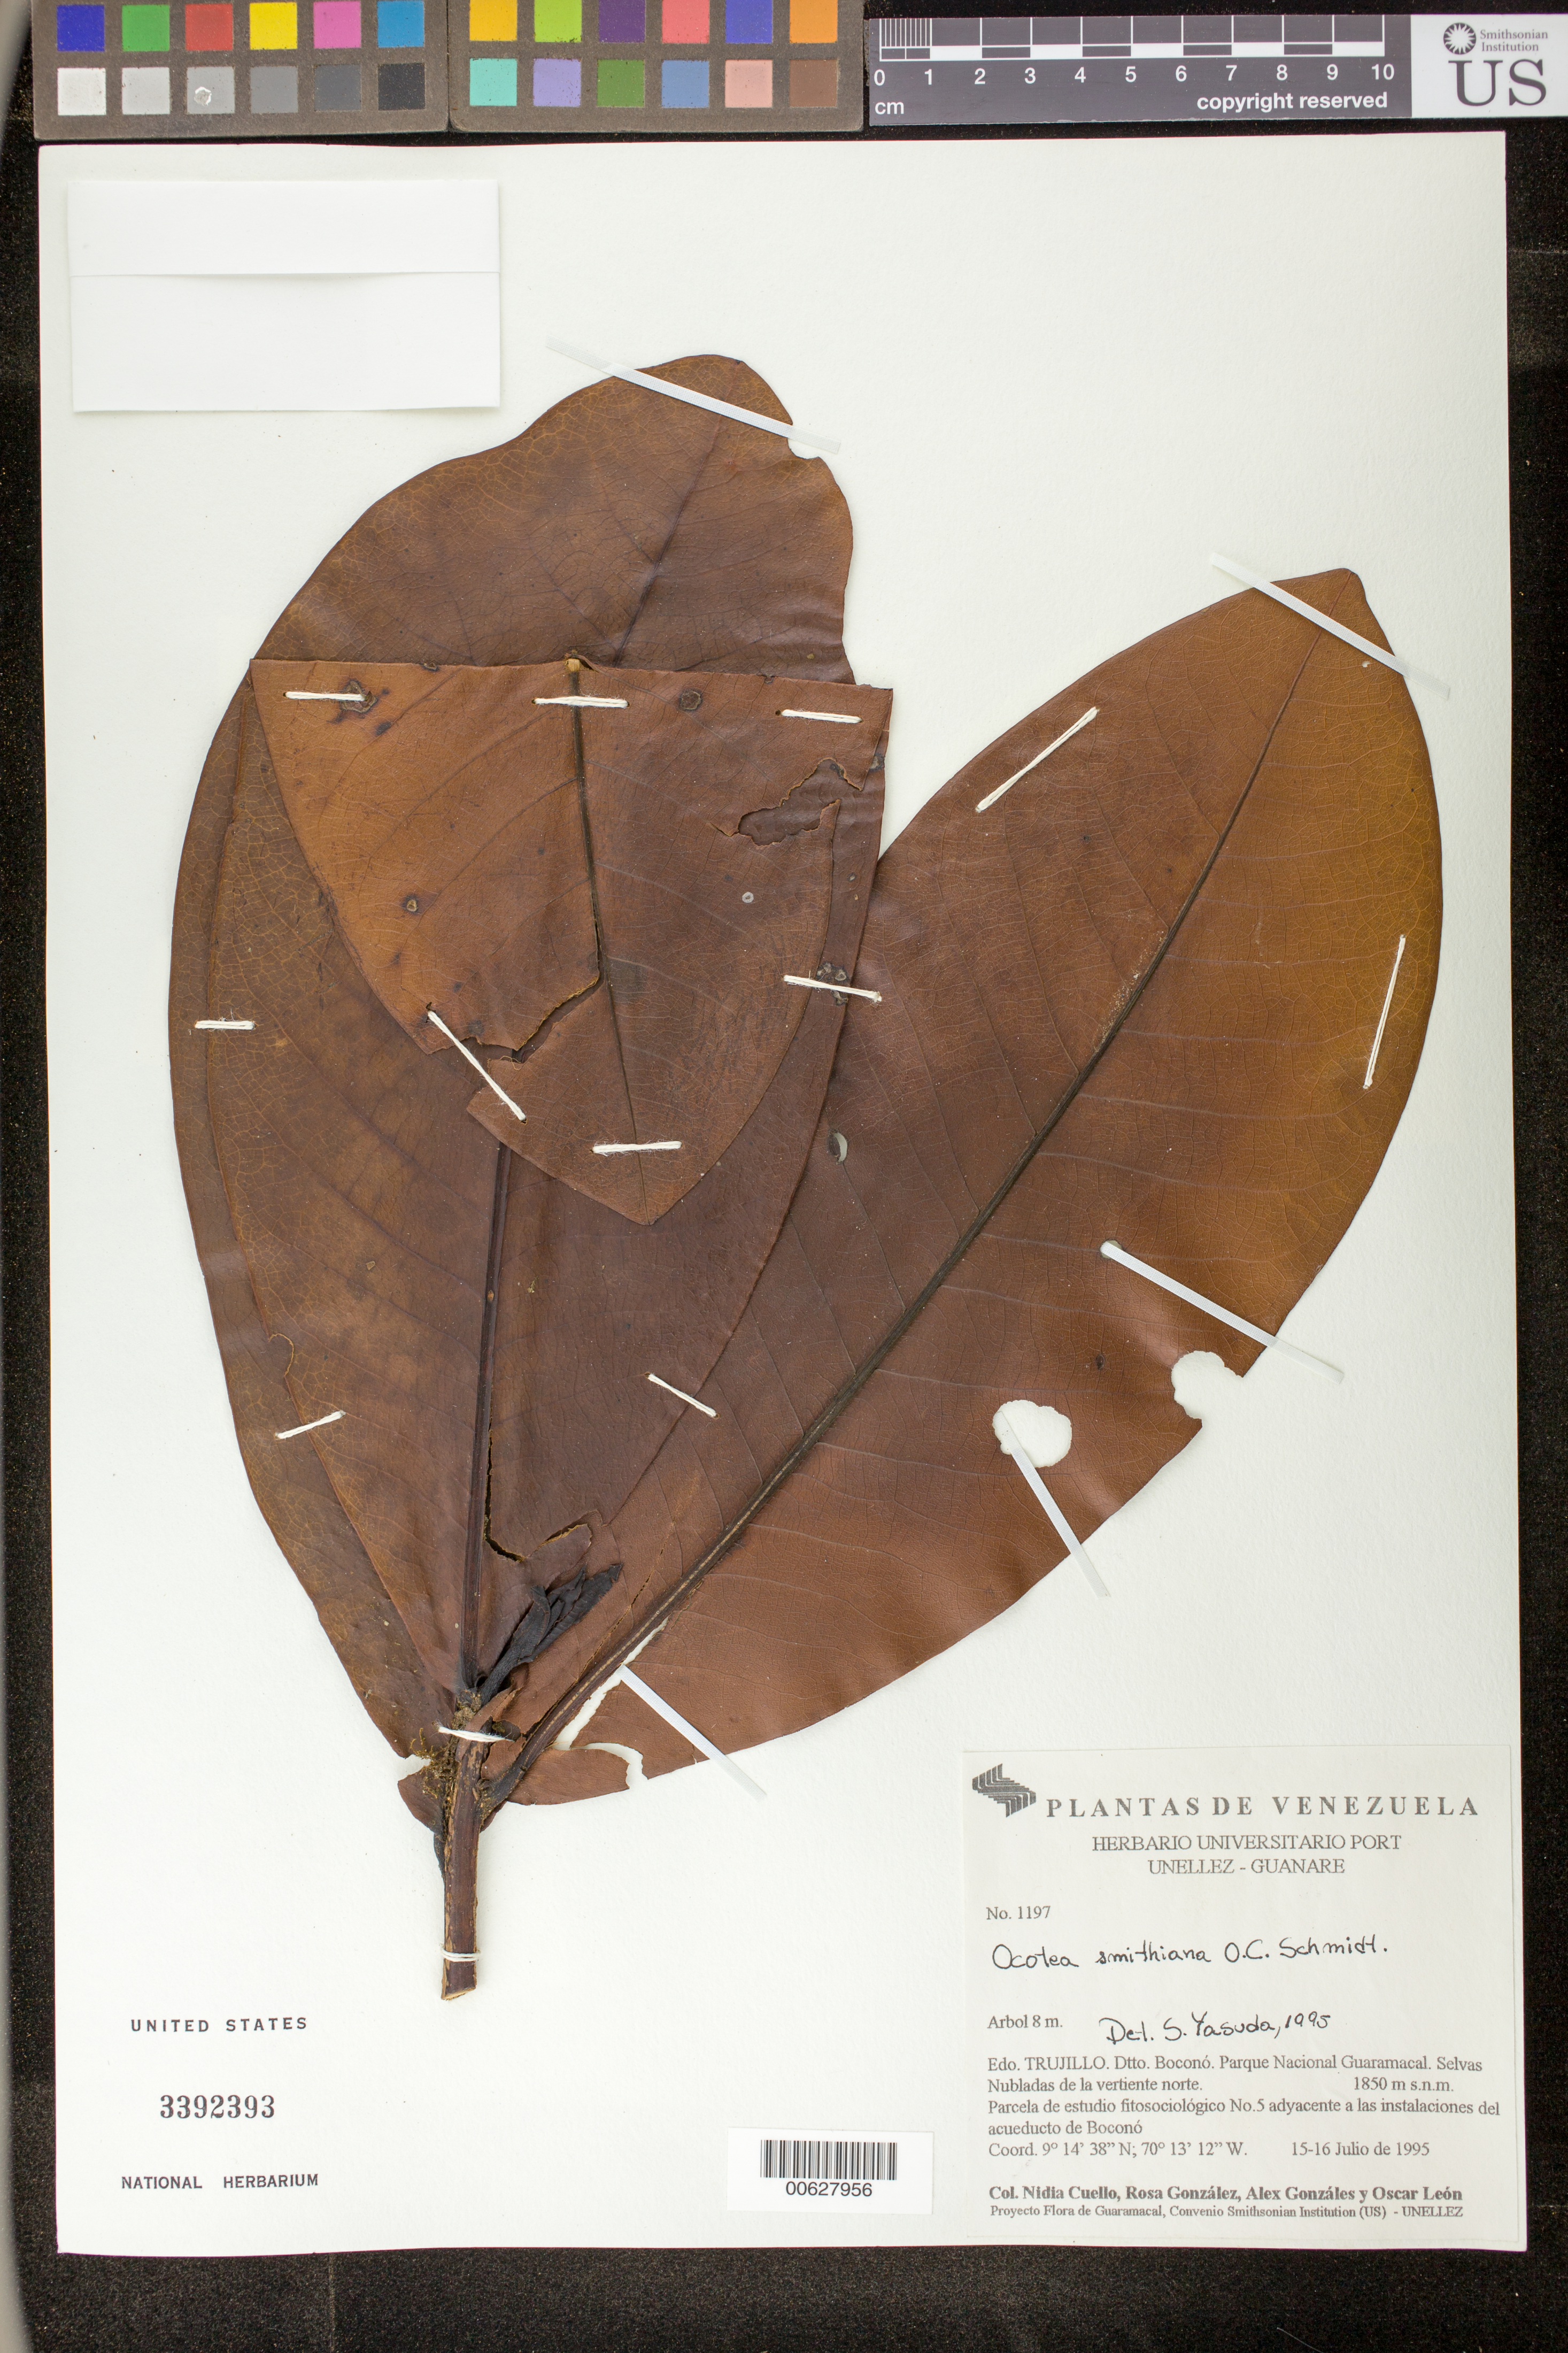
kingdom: Plantae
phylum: Tracheophyta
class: Magnoliopsida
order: Laurales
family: Lauraceae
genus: Andea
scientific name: Andea sp. a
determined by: Dorr, L. J., (BOT), Smithsonian Institution - National Museum of Natural History (UNITED STATES)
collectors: N. L. Cuello, R. González, A. Gonzáles & O. León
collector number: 1197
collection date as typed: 15 Jul 1995 to 16 Jul 1995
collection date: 1995-07-15/1995-07-16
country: Venezuela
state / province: Trujillo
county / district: Boconó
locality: Parque Nacional Guaramacal. Vertiente N, adyacente a las instalaciones del acueducto de Boconó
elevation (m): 1850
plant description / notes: MO, PORT, US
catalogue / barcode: US 3392393